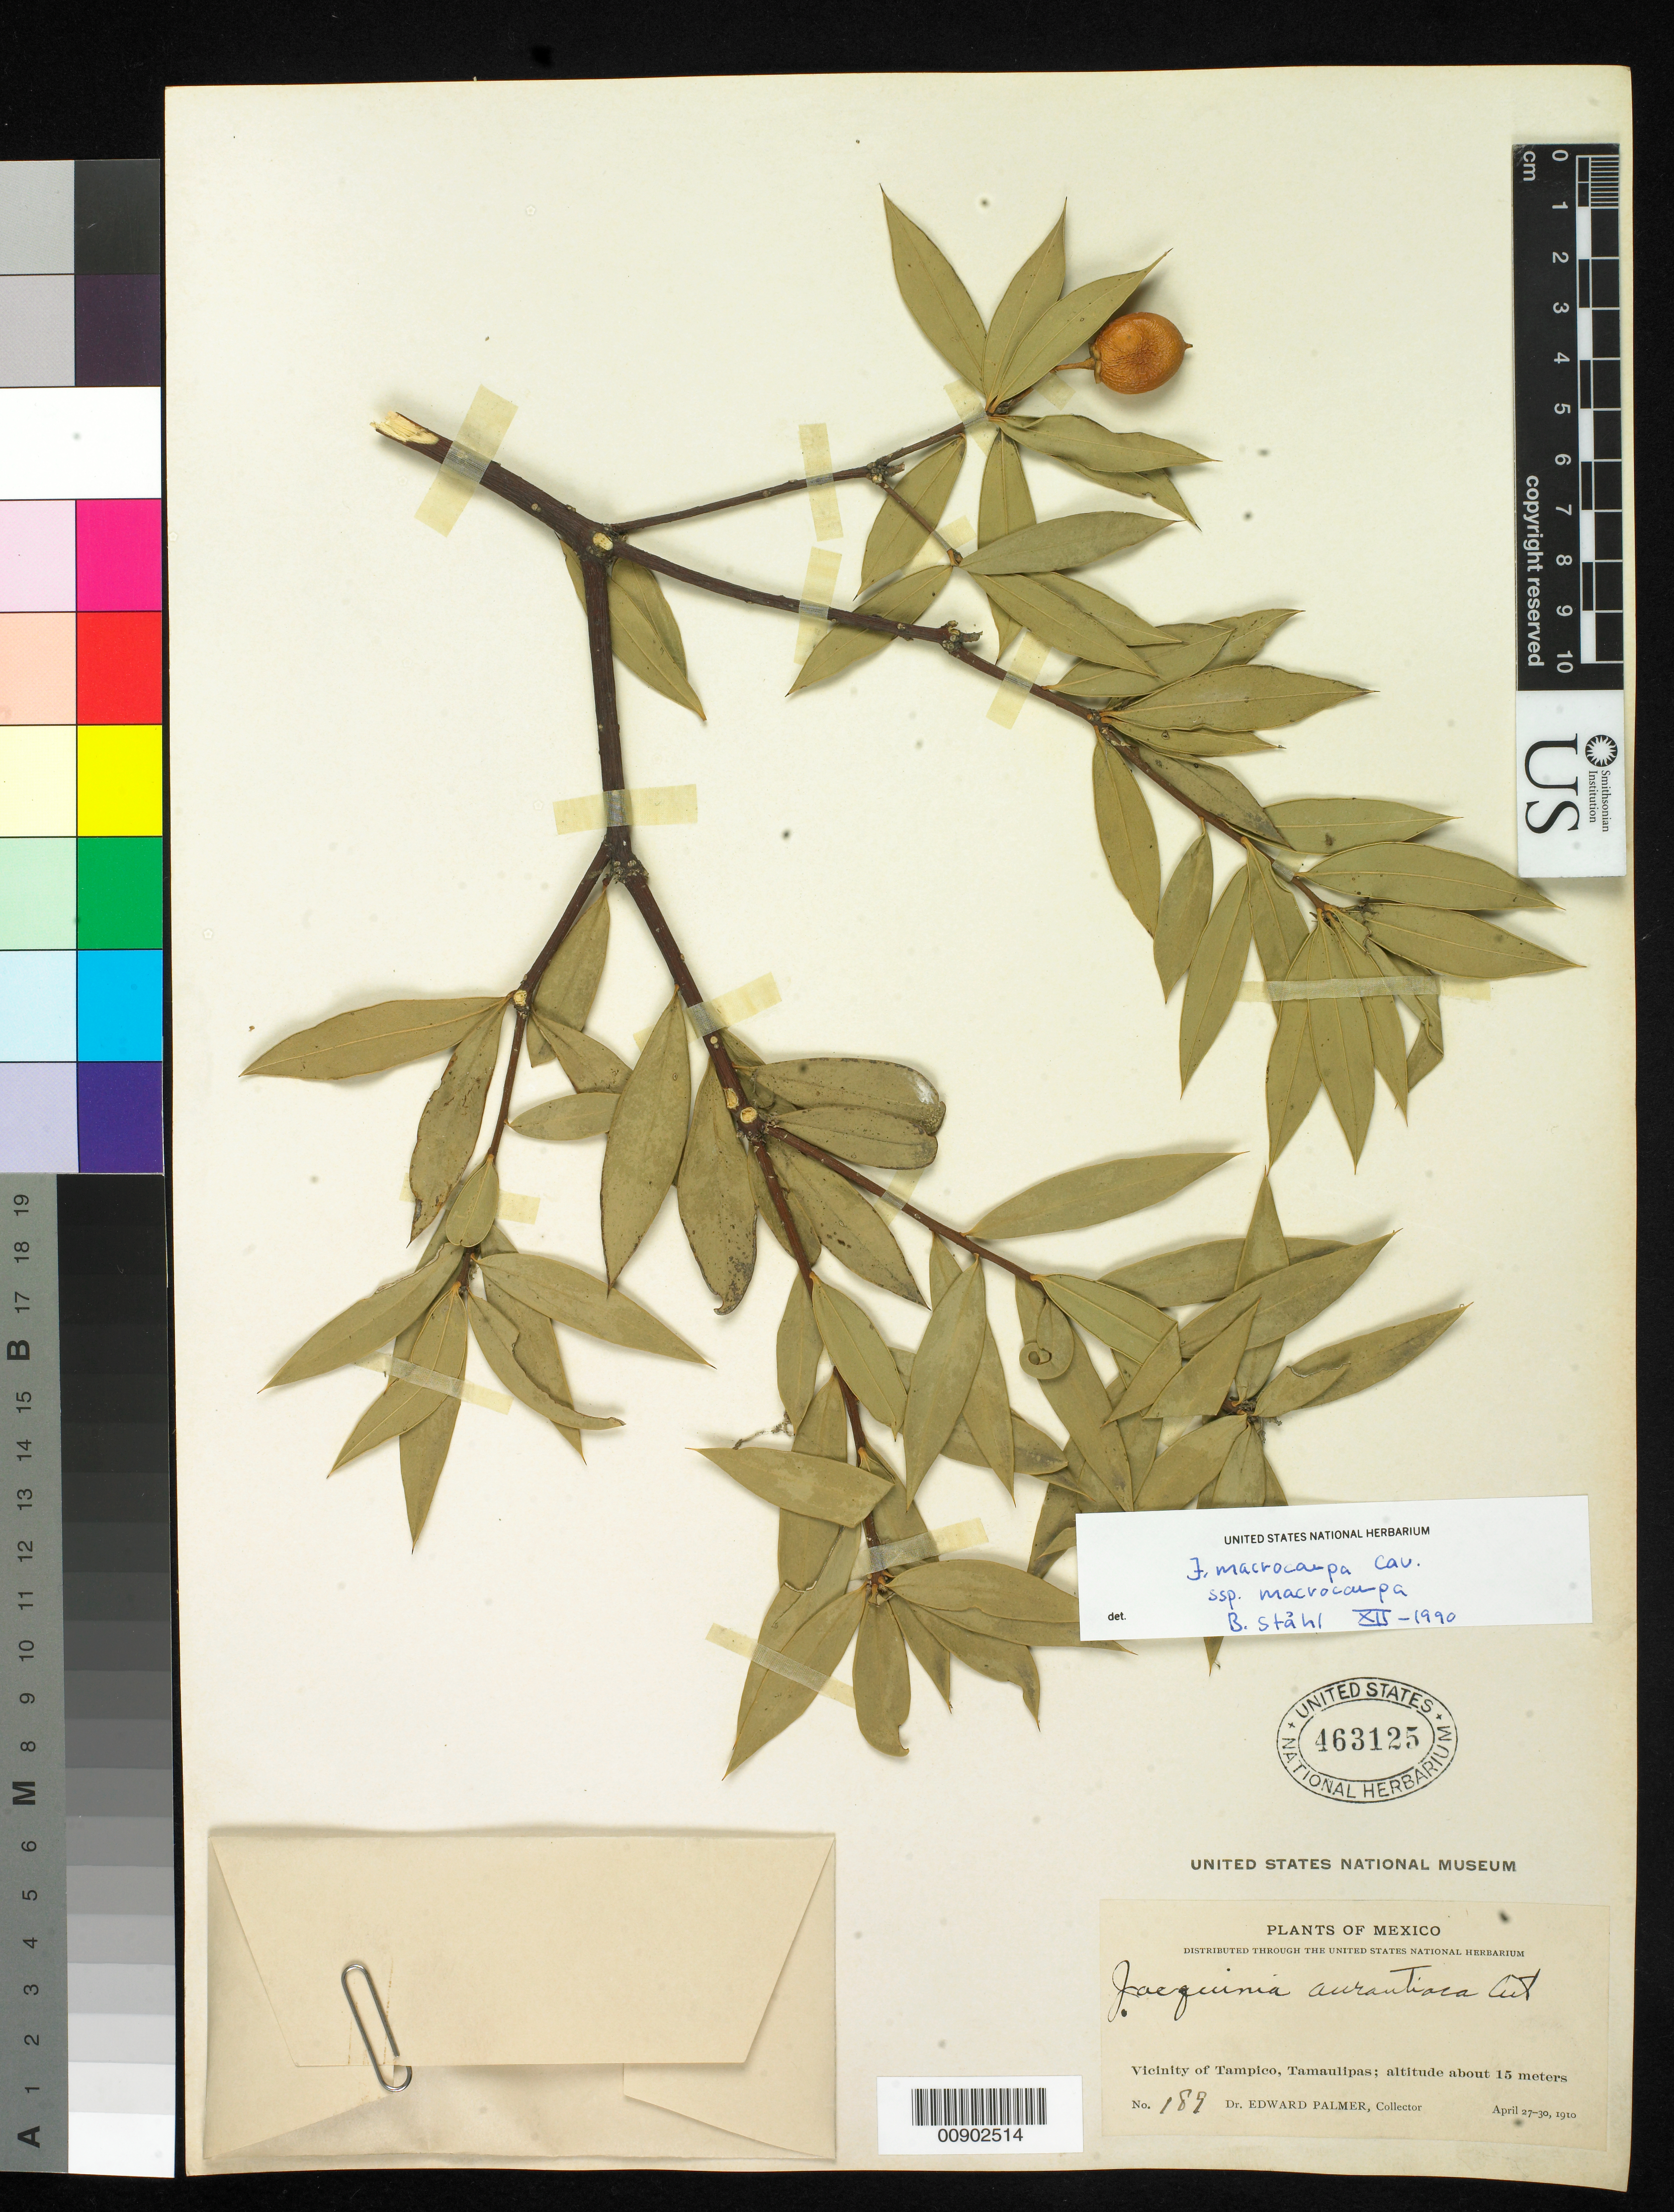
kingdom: Plantae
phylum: Tracheophyta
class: Magnoliopsida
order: Ericales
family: Primulaceae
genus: Jacquinia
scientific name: Jacquinia macrocarpa subsp. macrocarpa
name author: Cav.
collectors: E. Palmer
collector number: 189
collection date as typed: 27 Apr 1910 to 30 Apr 1910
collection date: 1910-04-27/1910-04-30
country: Mexico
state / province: Tamaulipas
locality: Vicinity of Tampico, Tamaulipas.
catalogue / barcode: US 463125